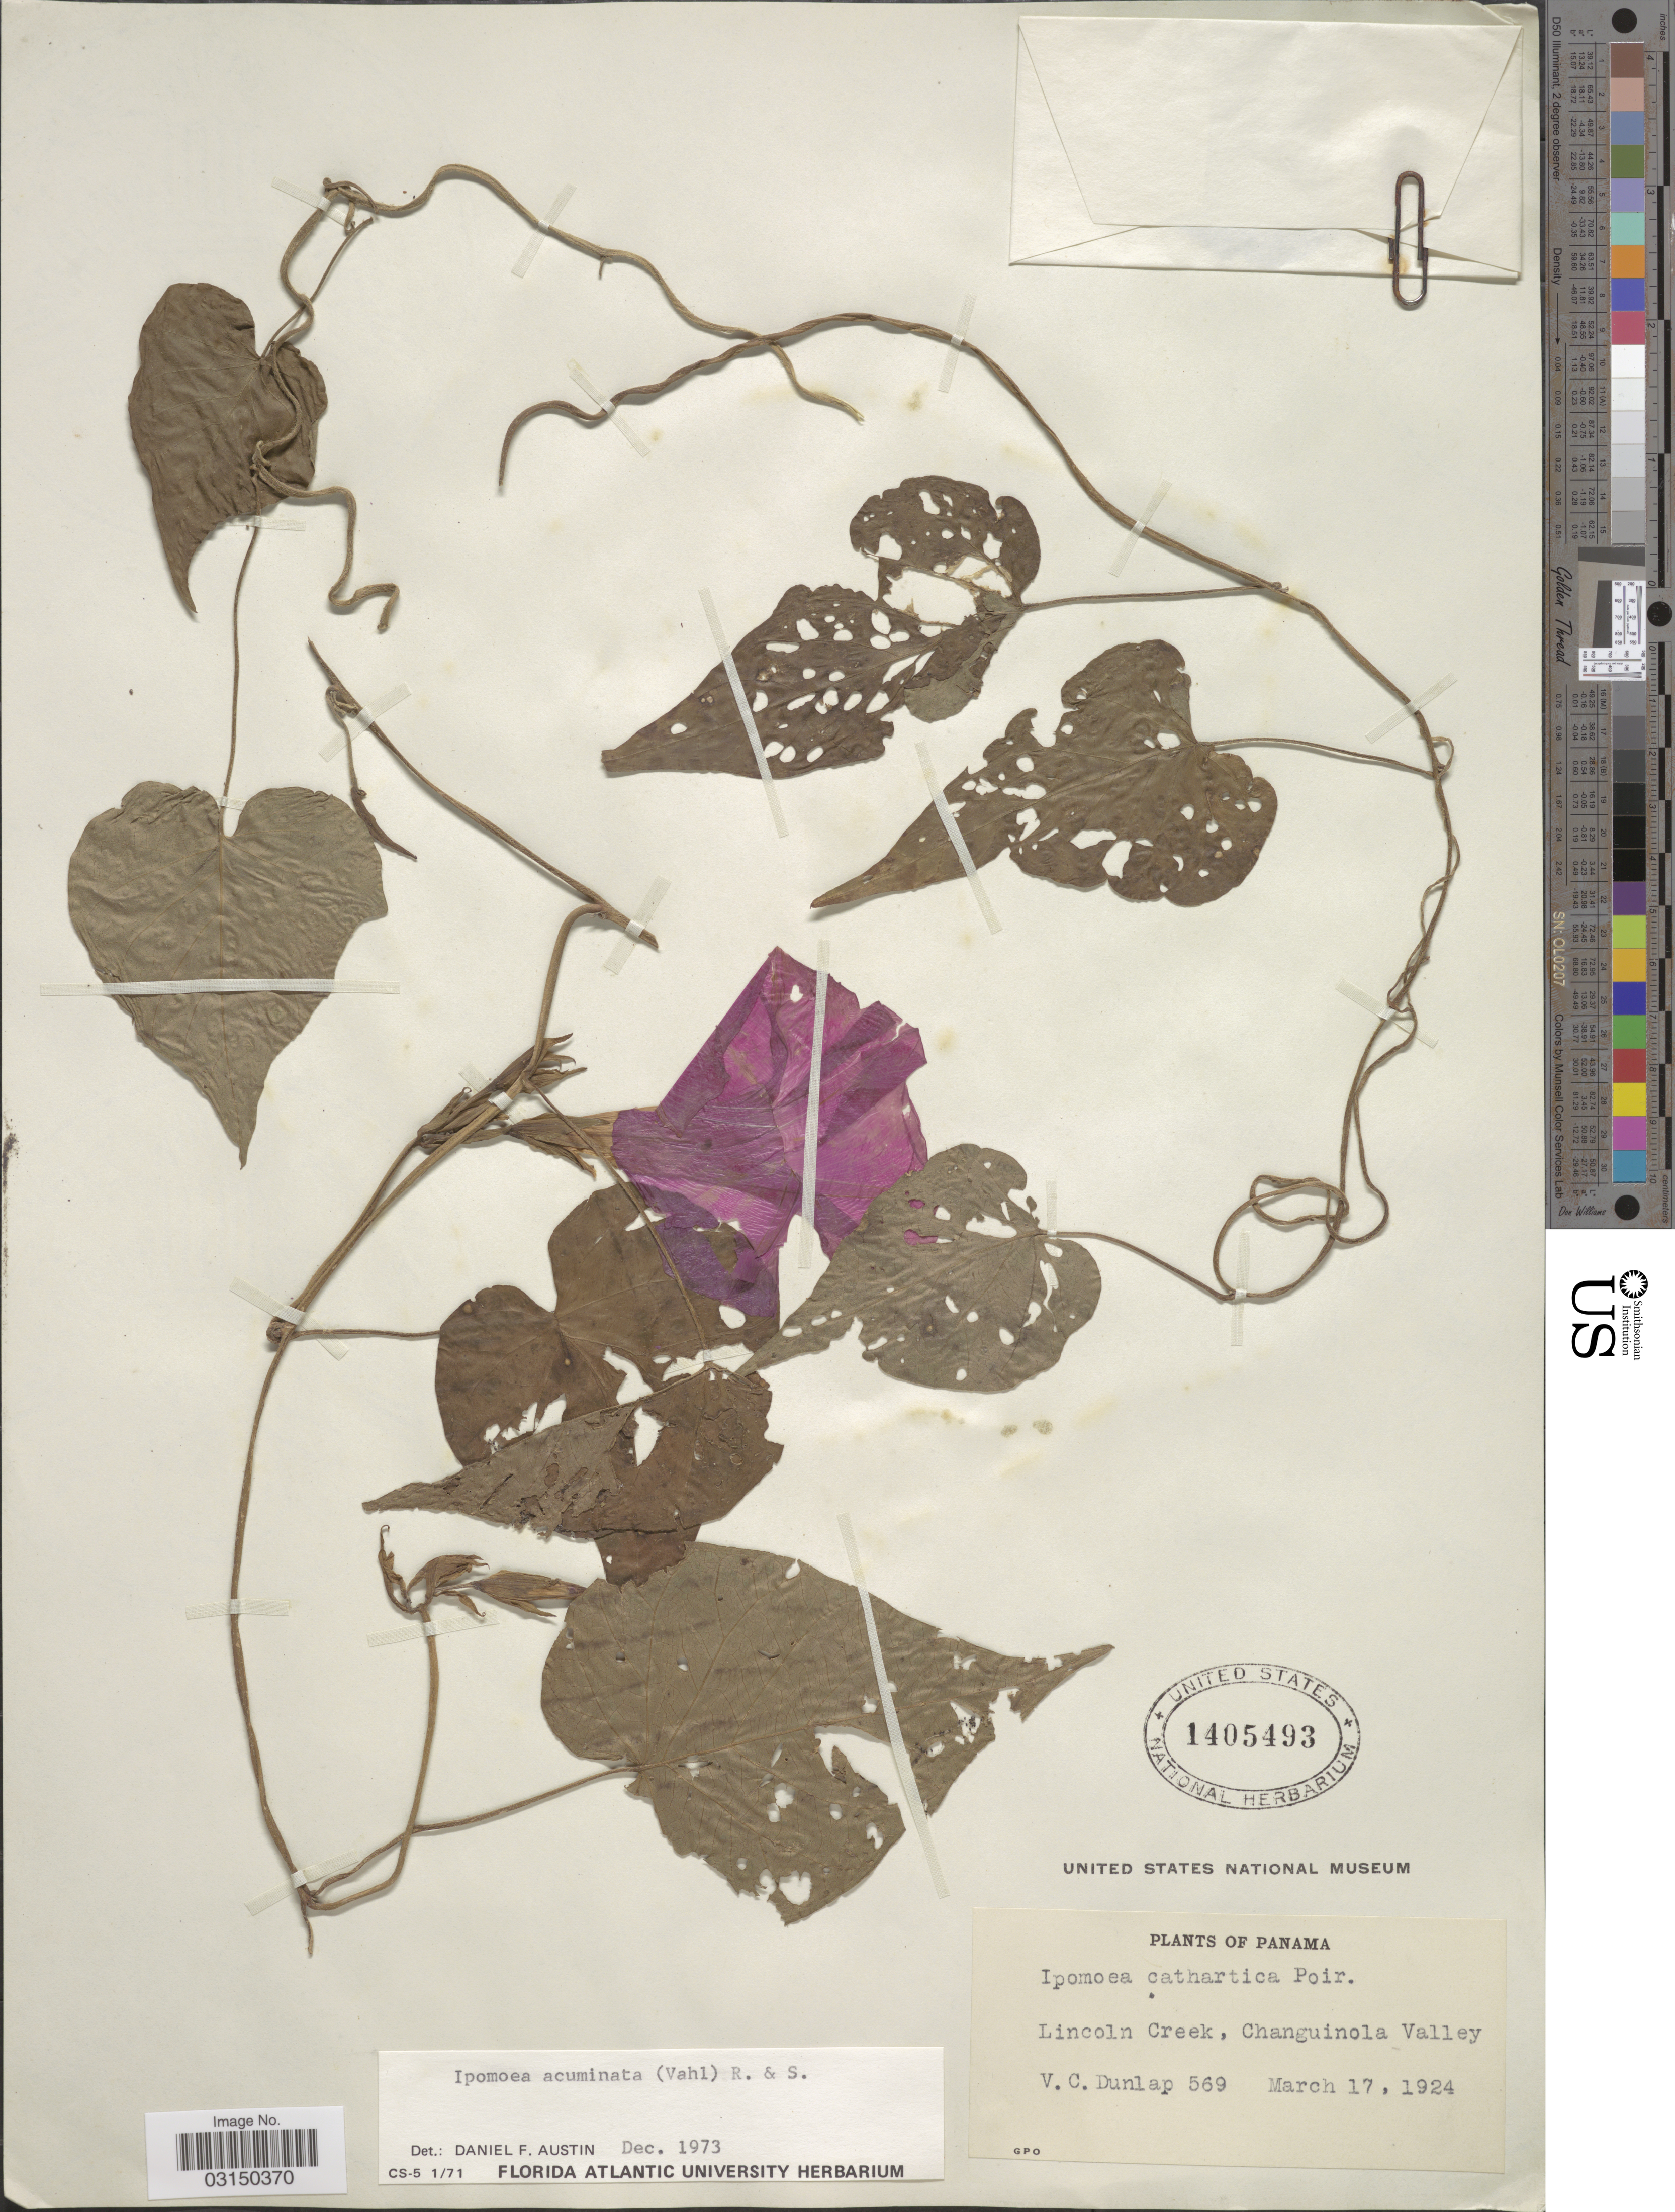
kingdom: Plantae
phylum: Tracheophyta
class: Magnoliopsida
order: Solanales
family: Convolvulaceae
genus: Ipomoea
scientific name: Ipomoea indica (Burm.) Merr. var. indica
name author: (Burm.) Merr.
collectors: V. C. Dunlap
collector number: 569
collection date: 1924-03-17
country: Panama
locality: Lincoln Creek, Changuinola Valley.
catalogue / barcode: US 1405493